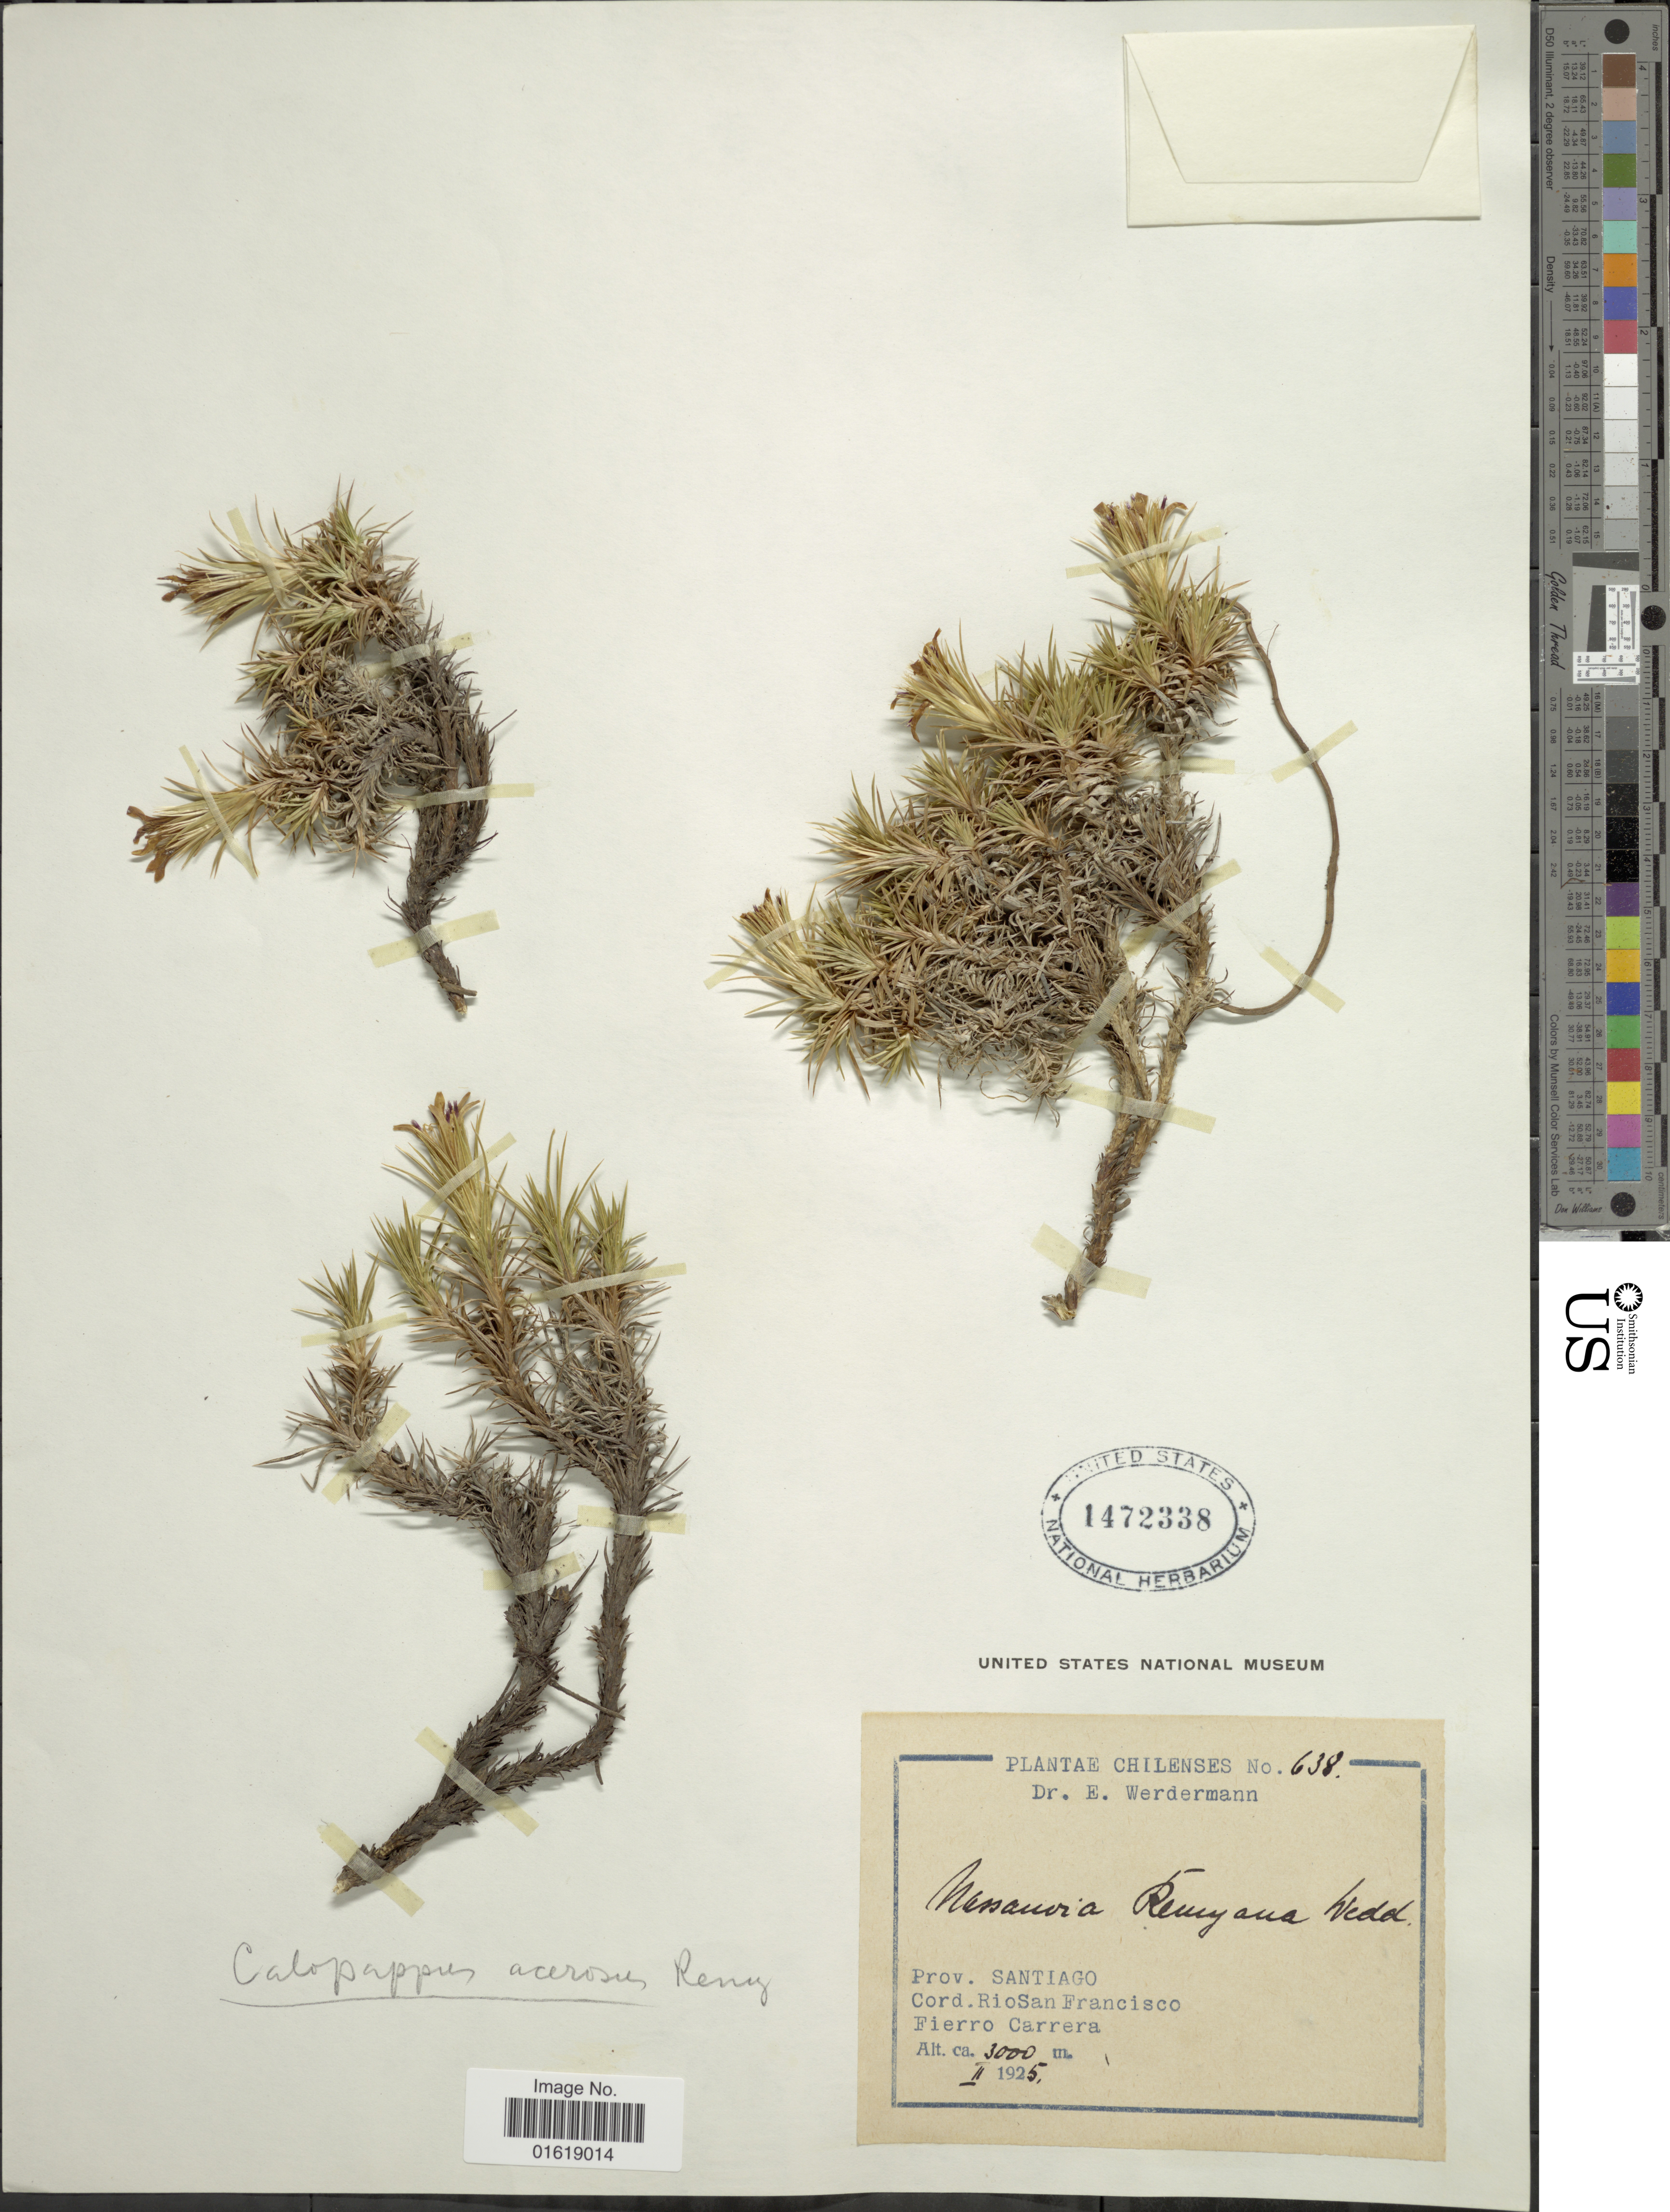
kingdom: Plantae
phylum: Tracheophyta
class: Magnoliopsida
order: Asterales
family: Asteraceae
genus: Calopappus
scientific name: Calopappus acerosus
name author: Meyen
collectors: E. Werdermann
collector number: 638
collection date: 1925-02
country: Chile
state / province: Región Metropolitana (RM)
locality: Prov. Santiago. Cord. Rio San Francisco. Fierro Carrera.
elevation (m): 3000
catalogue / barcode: US 1472338